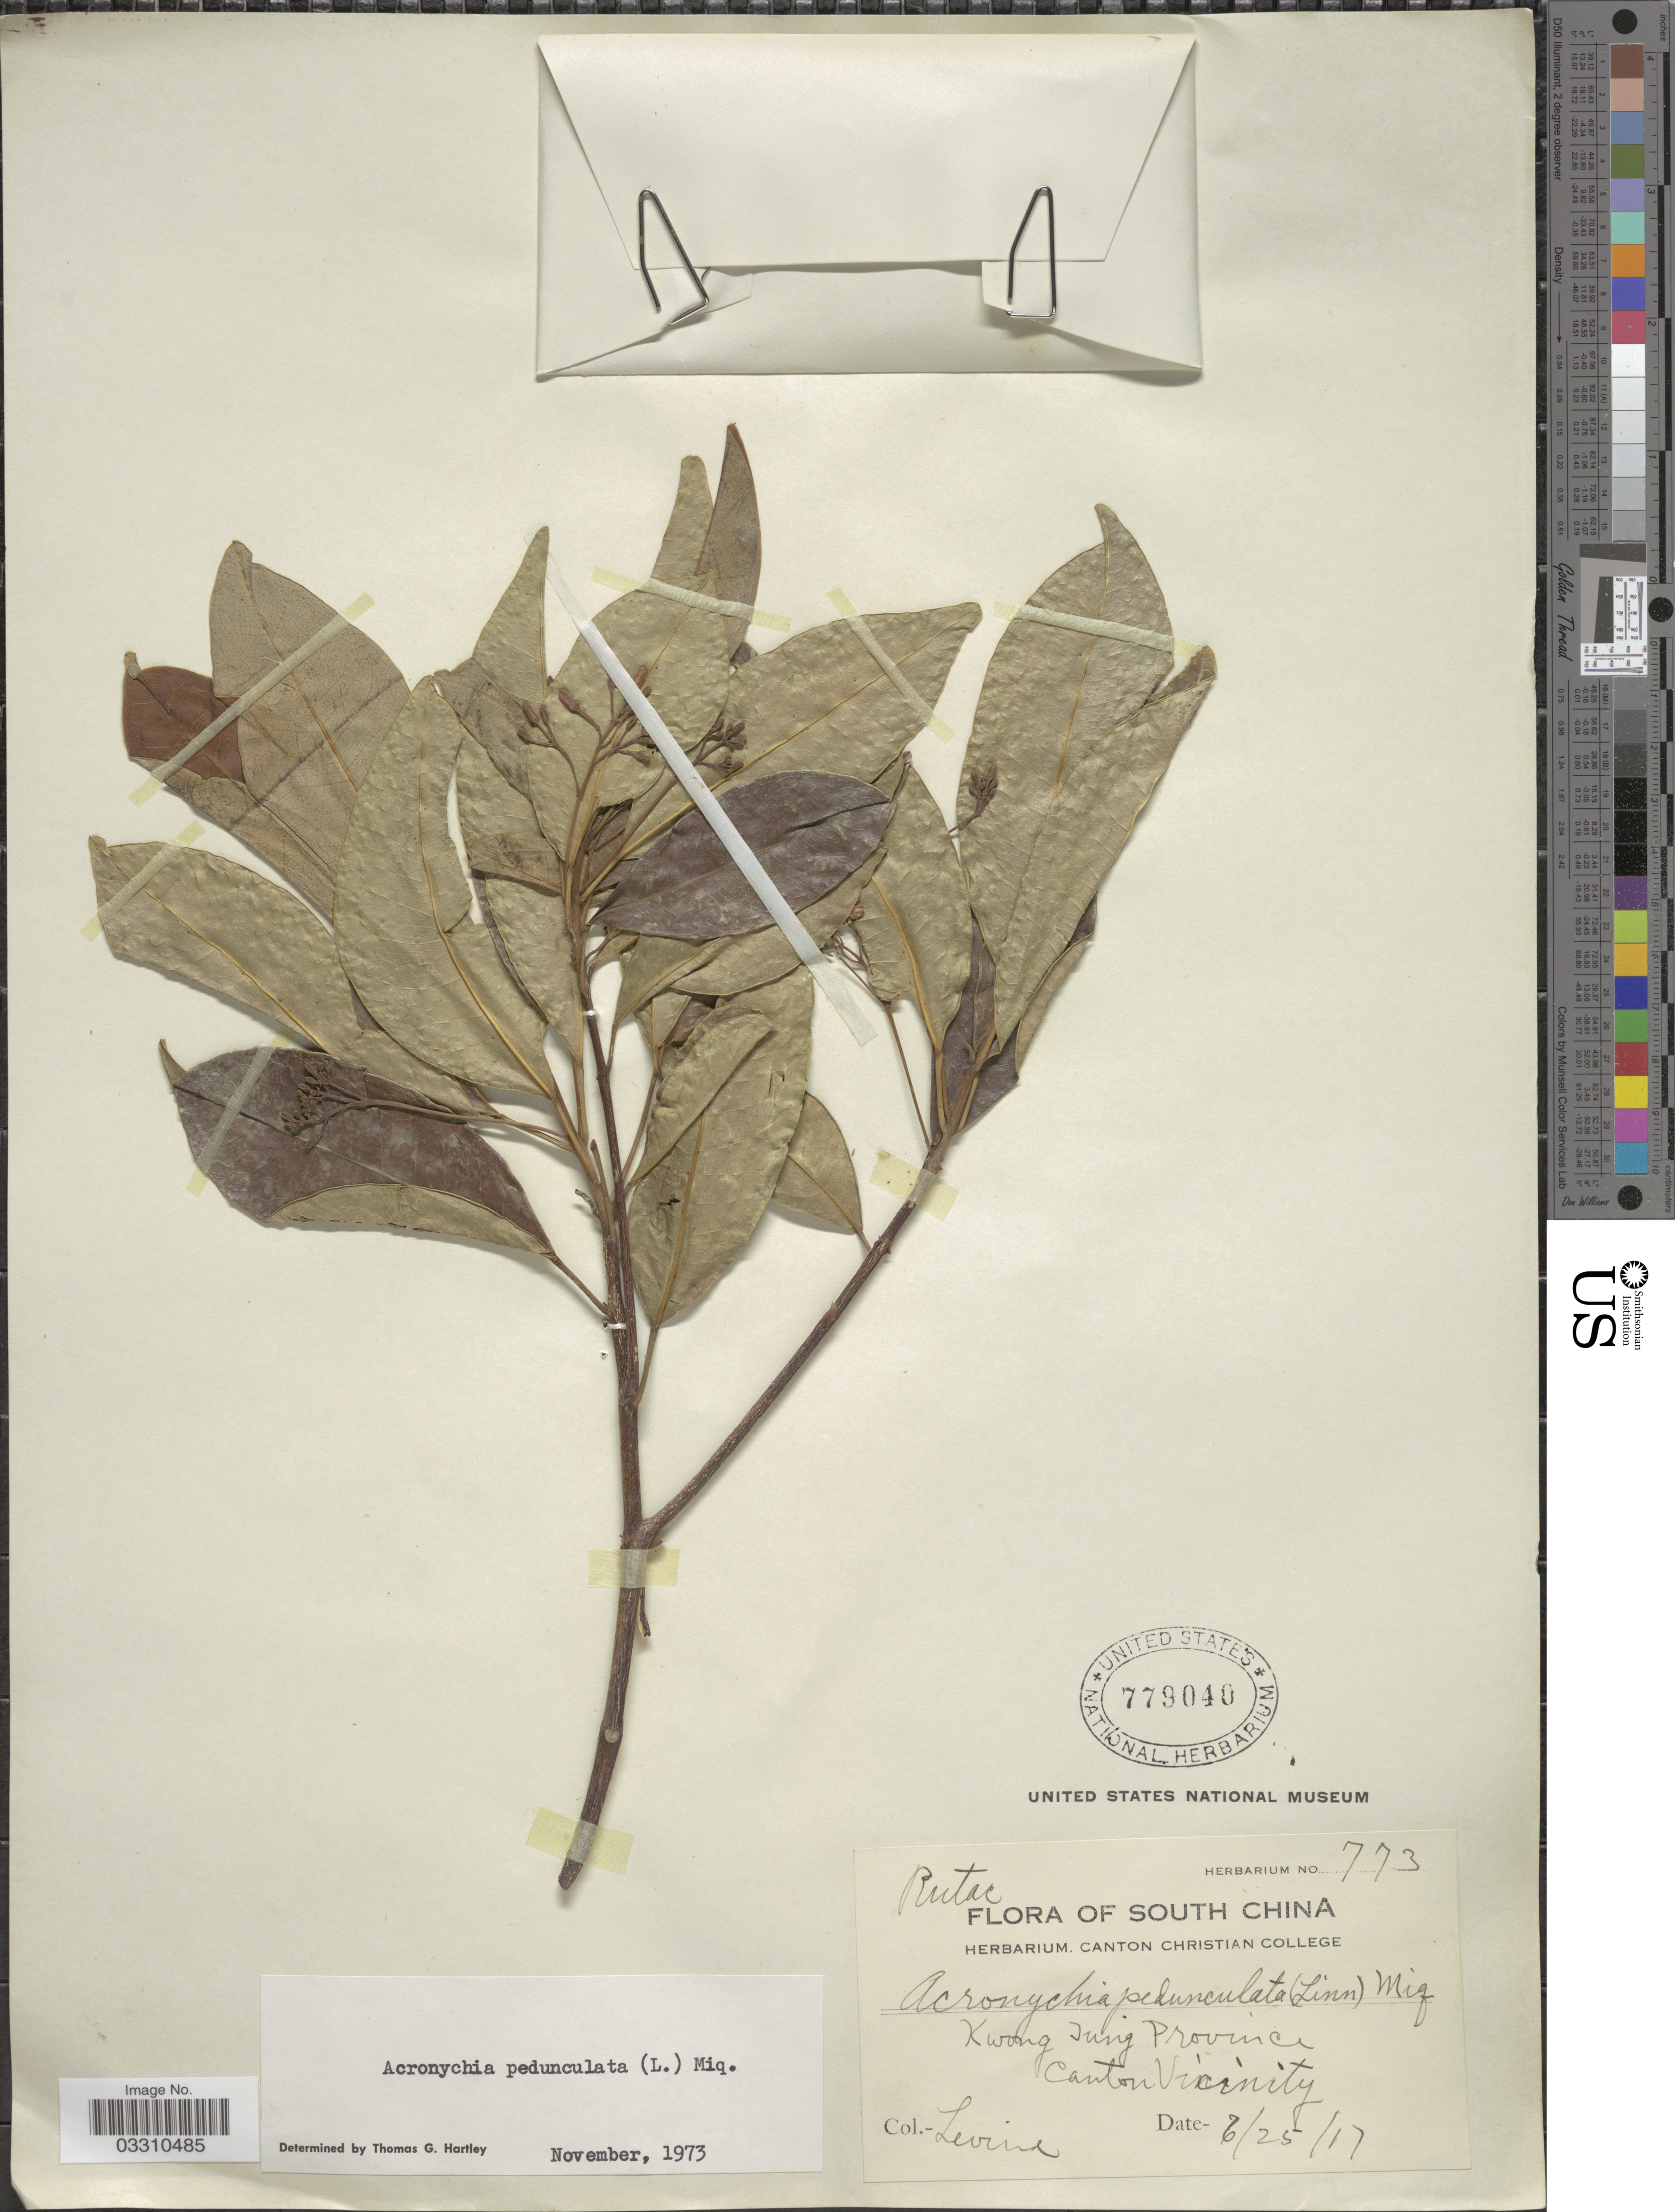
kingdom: Plantae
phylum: Tracheophyta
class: Magnoliopsida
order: Sapindales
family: Rutaceae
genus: Acronychia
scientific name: Acronychia pedunculata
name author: (L.) Miq.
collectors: -. Levine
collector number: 773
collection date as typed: Transcribed d/m/y: 25/6/17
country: China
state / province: Guangdong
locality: South China, Kwong Tung Province, Canton Vicinity.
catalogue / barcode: US 779040